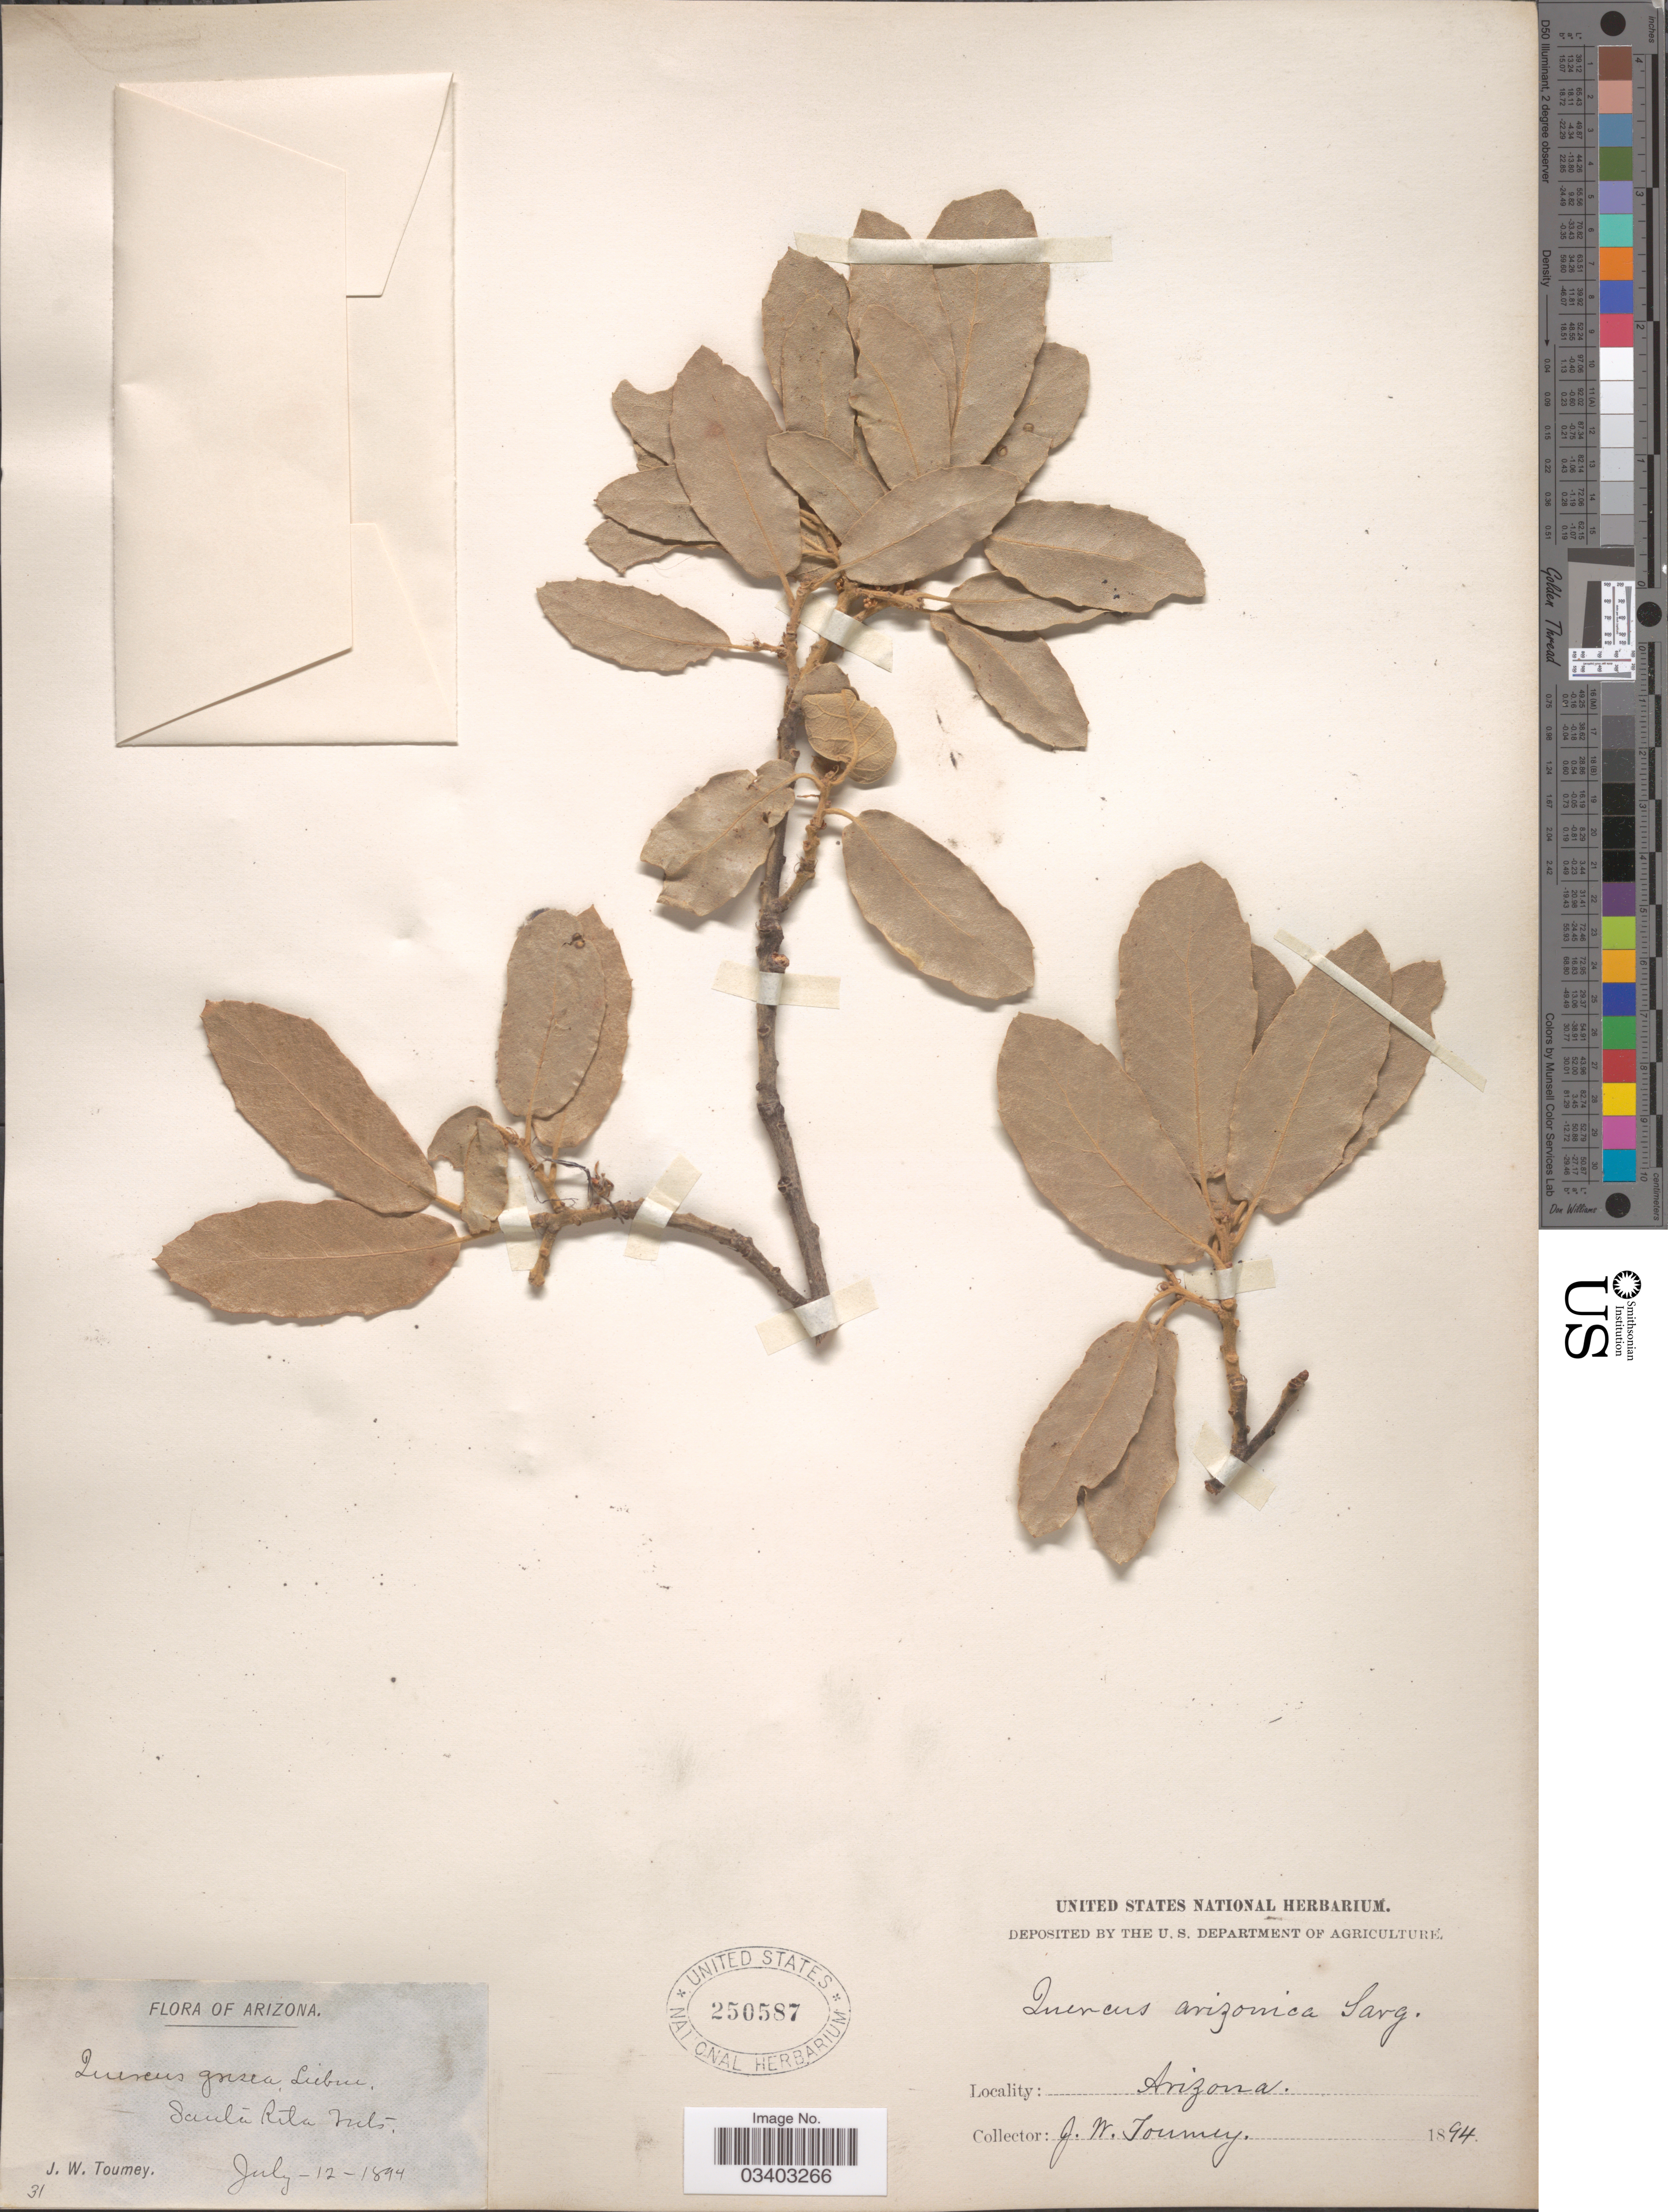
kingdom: Plantae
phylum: Tracheophyta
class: Magnoliopsida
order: Fagales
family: Fagaceae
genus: Quercus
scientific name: Quercus arizonica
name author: Sarg.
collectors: J. W. Toumey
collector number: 31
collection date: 1894-07-12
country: United States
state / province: Arizona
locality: Santa Rita Mts.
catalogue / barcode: US 250587